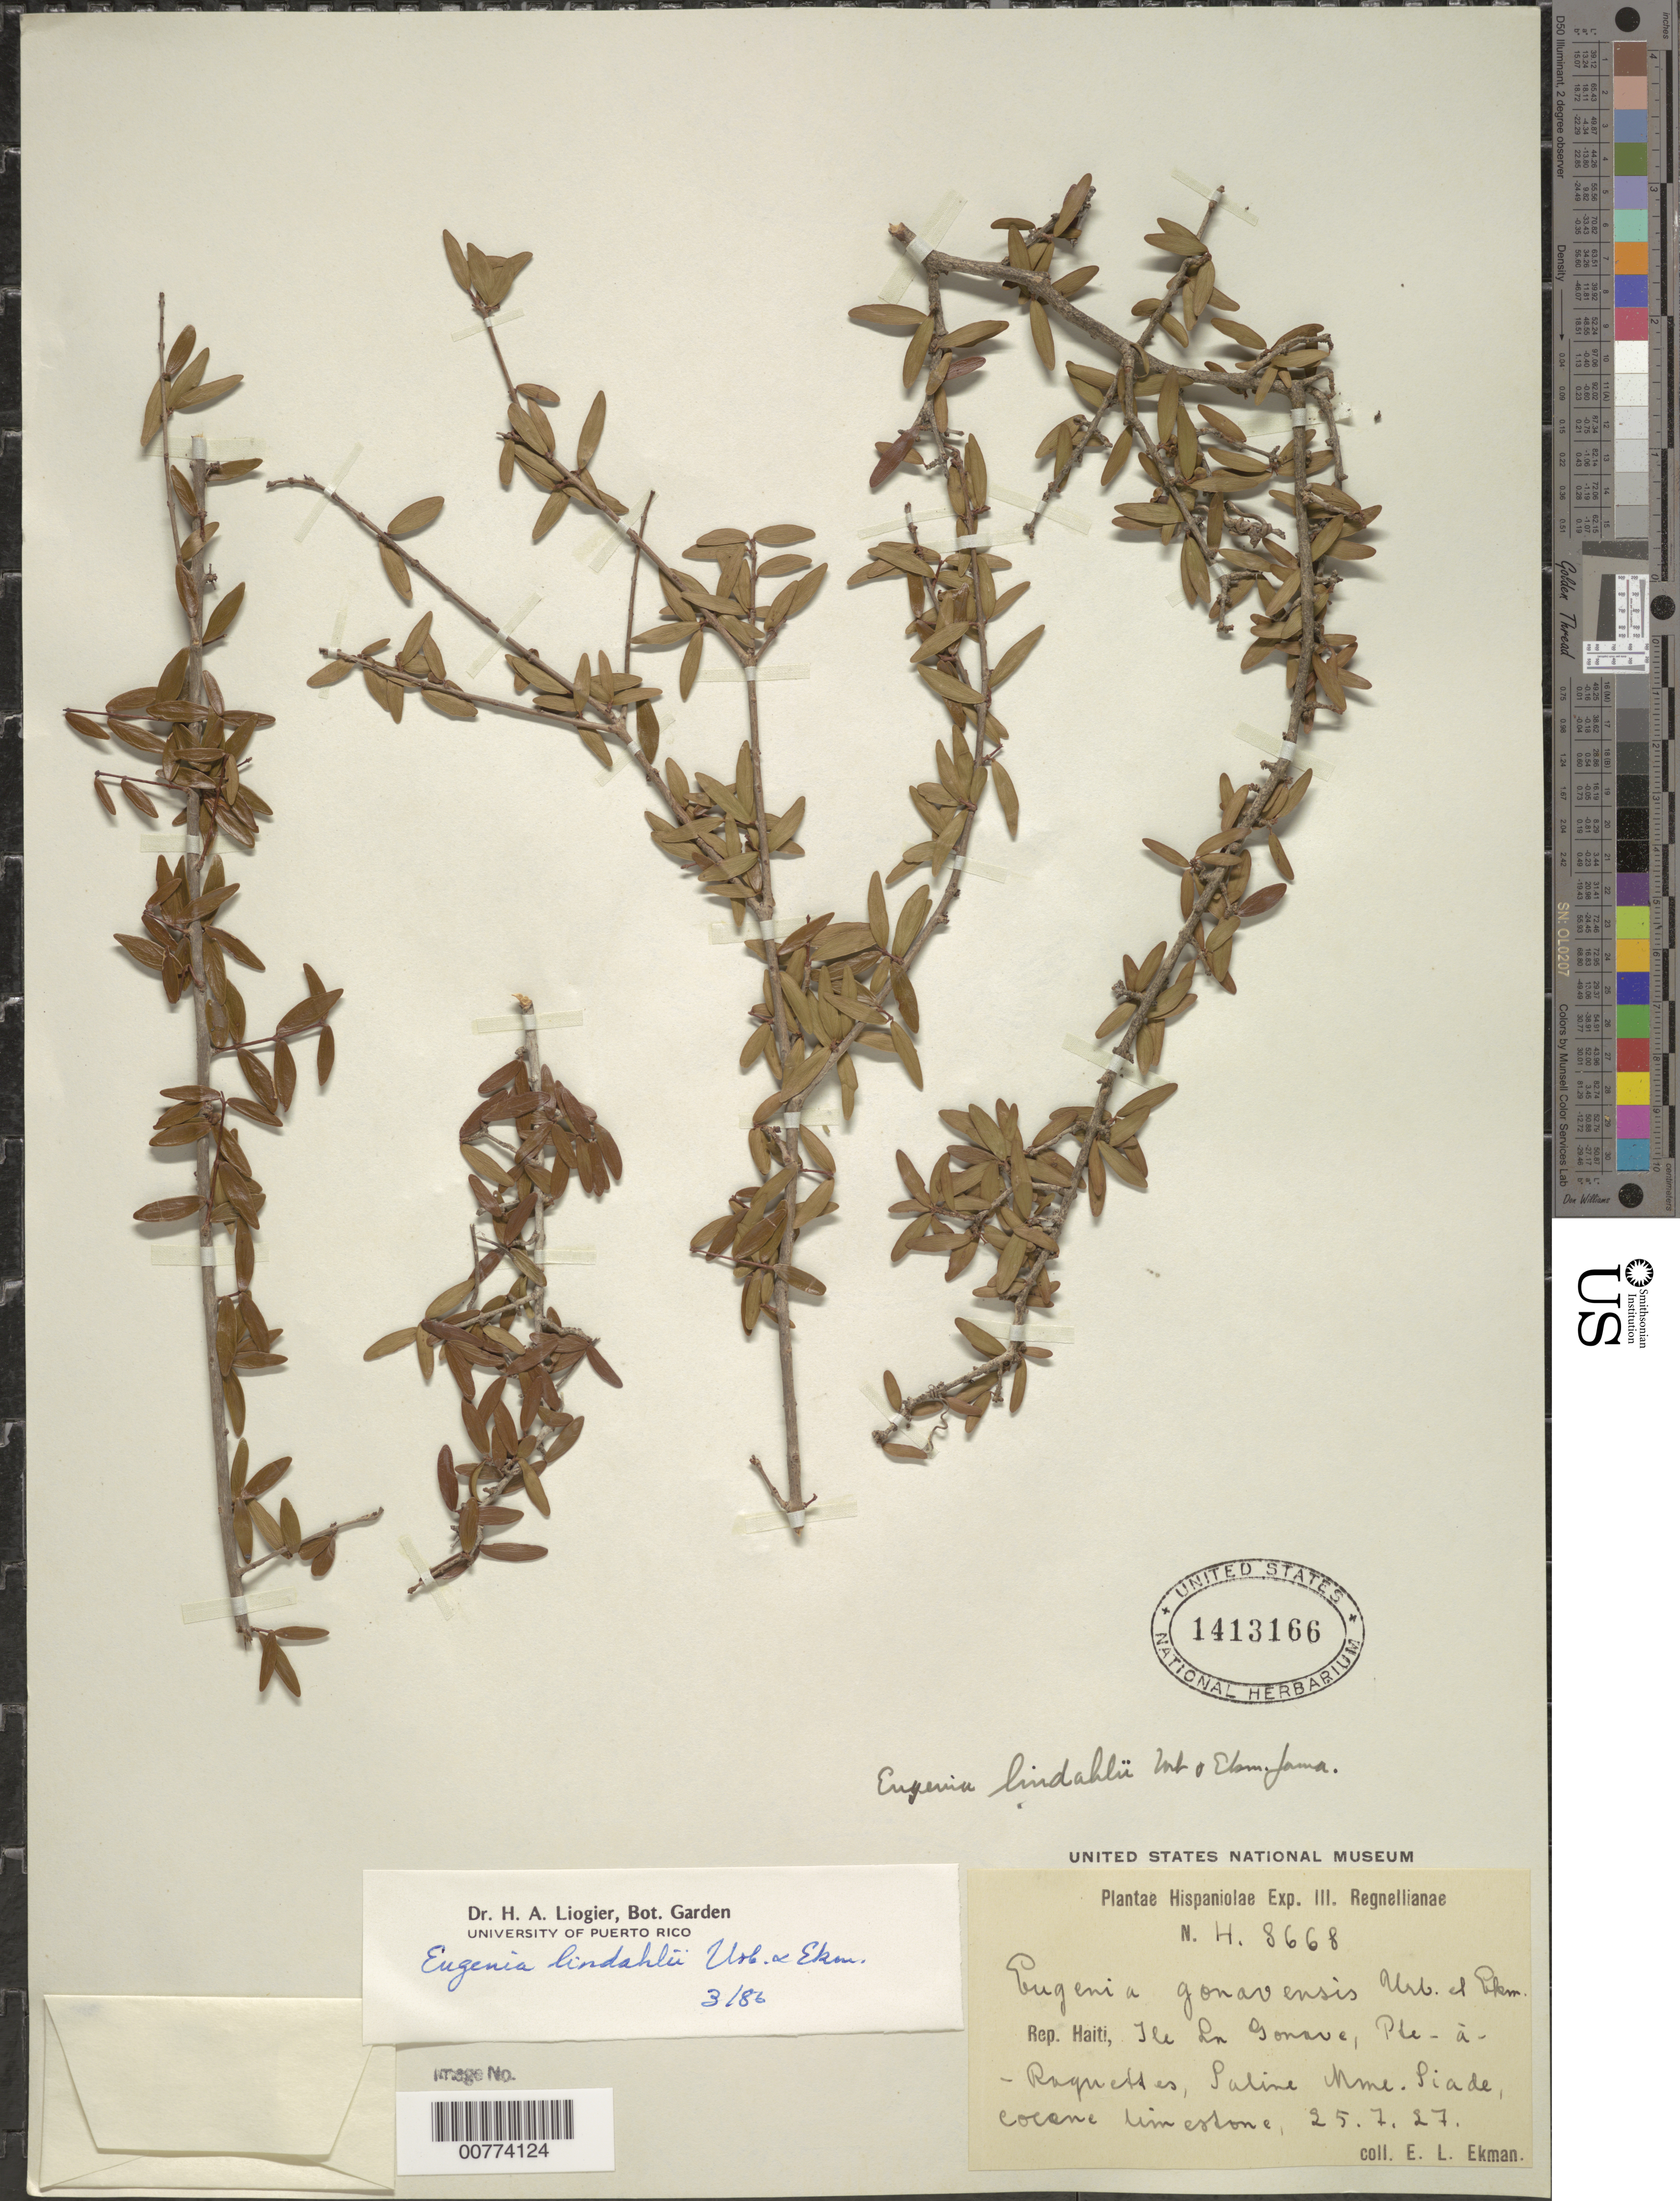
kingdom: Plantae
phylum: Tracheophyta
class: Magnoliopsida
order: Myrtales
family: Myrtaceae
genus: Eugenia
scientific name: Eugenia lindahlii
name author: Urb. & Ekman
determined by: Liogier, Alain H.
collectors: E. L. Ekman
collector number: H 8668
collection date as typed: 25 Jun 1927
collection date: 1927-06-25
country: Haiti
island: Hispaniola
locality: Ile Ln Goave, Pde-ã-Raquettes, Saline Mne. Siade.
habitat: Cocone limestone.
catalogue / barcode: US 1413166